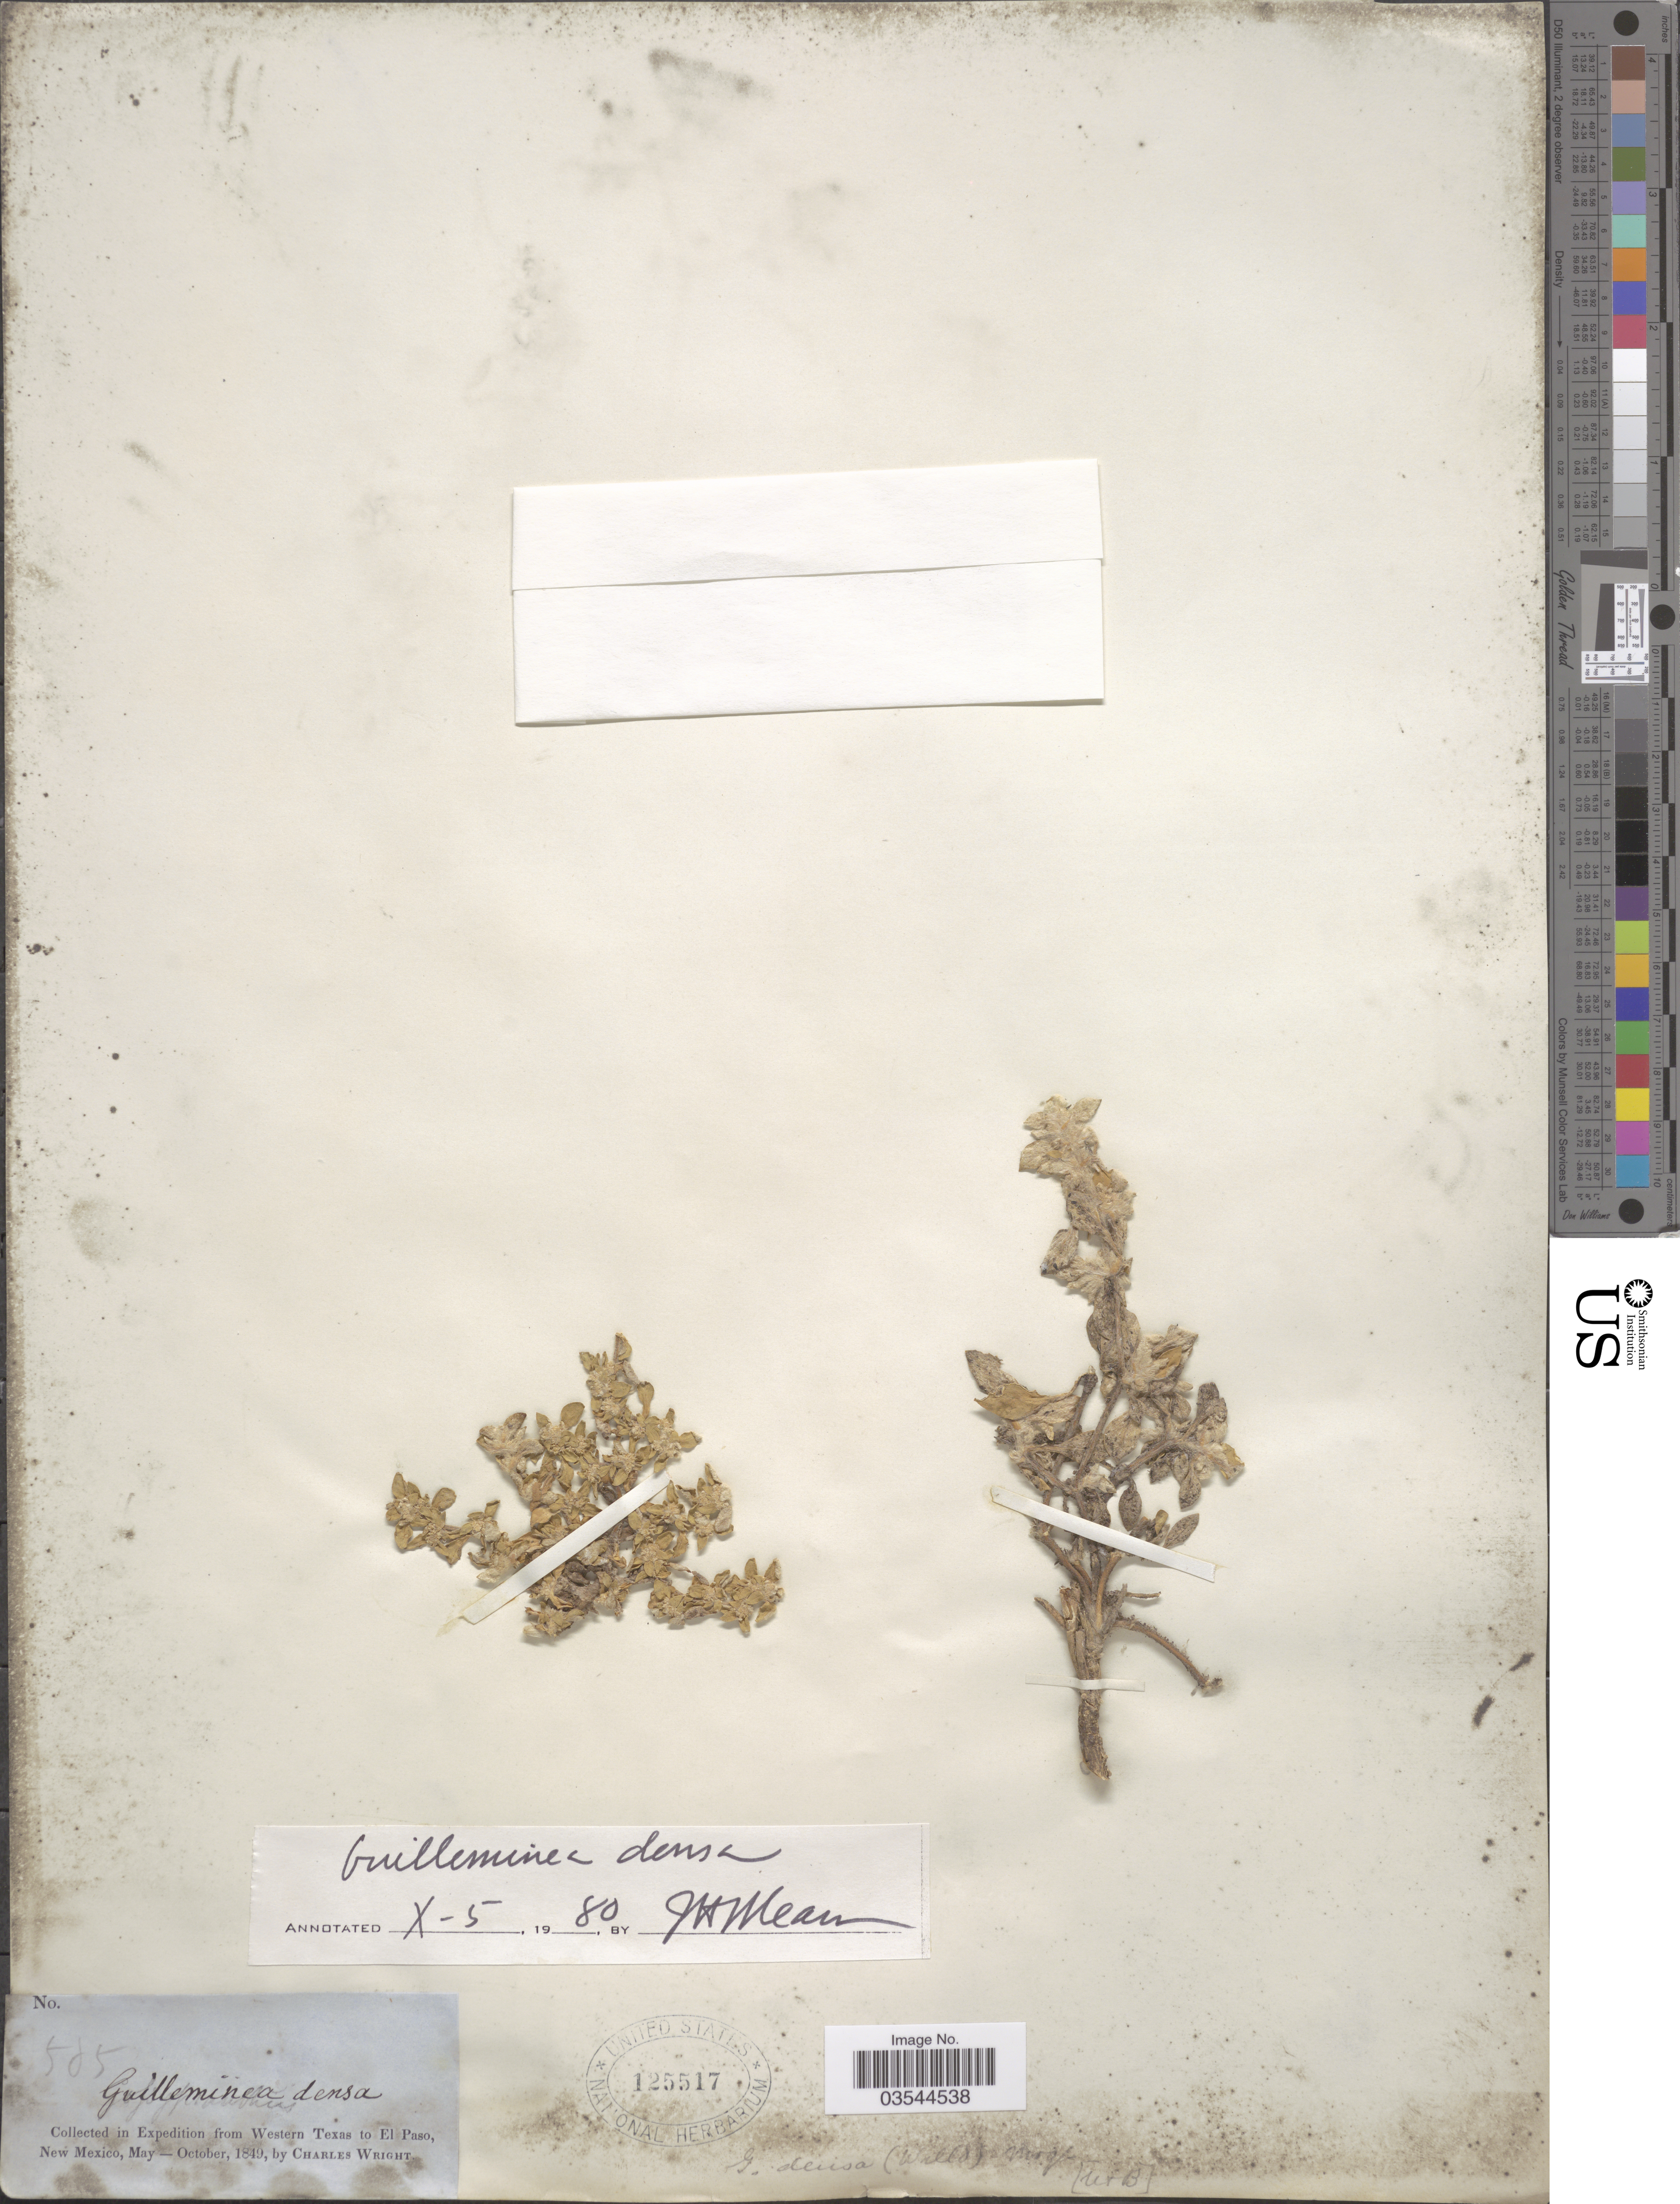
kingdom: Plantae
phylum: Tracheophyta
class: Magnoliopsida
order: Caryophyllales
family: Amaranthaceae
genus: Guilleminea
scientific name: Guilleminea densa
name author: (Humb. & Bonpl. ex Schult.) Moq.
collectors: C. Wright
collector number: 585*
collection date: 1849-05/1849-10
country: United States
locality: Western Texas to El Paso, New Mexico.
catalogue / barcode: US 125517